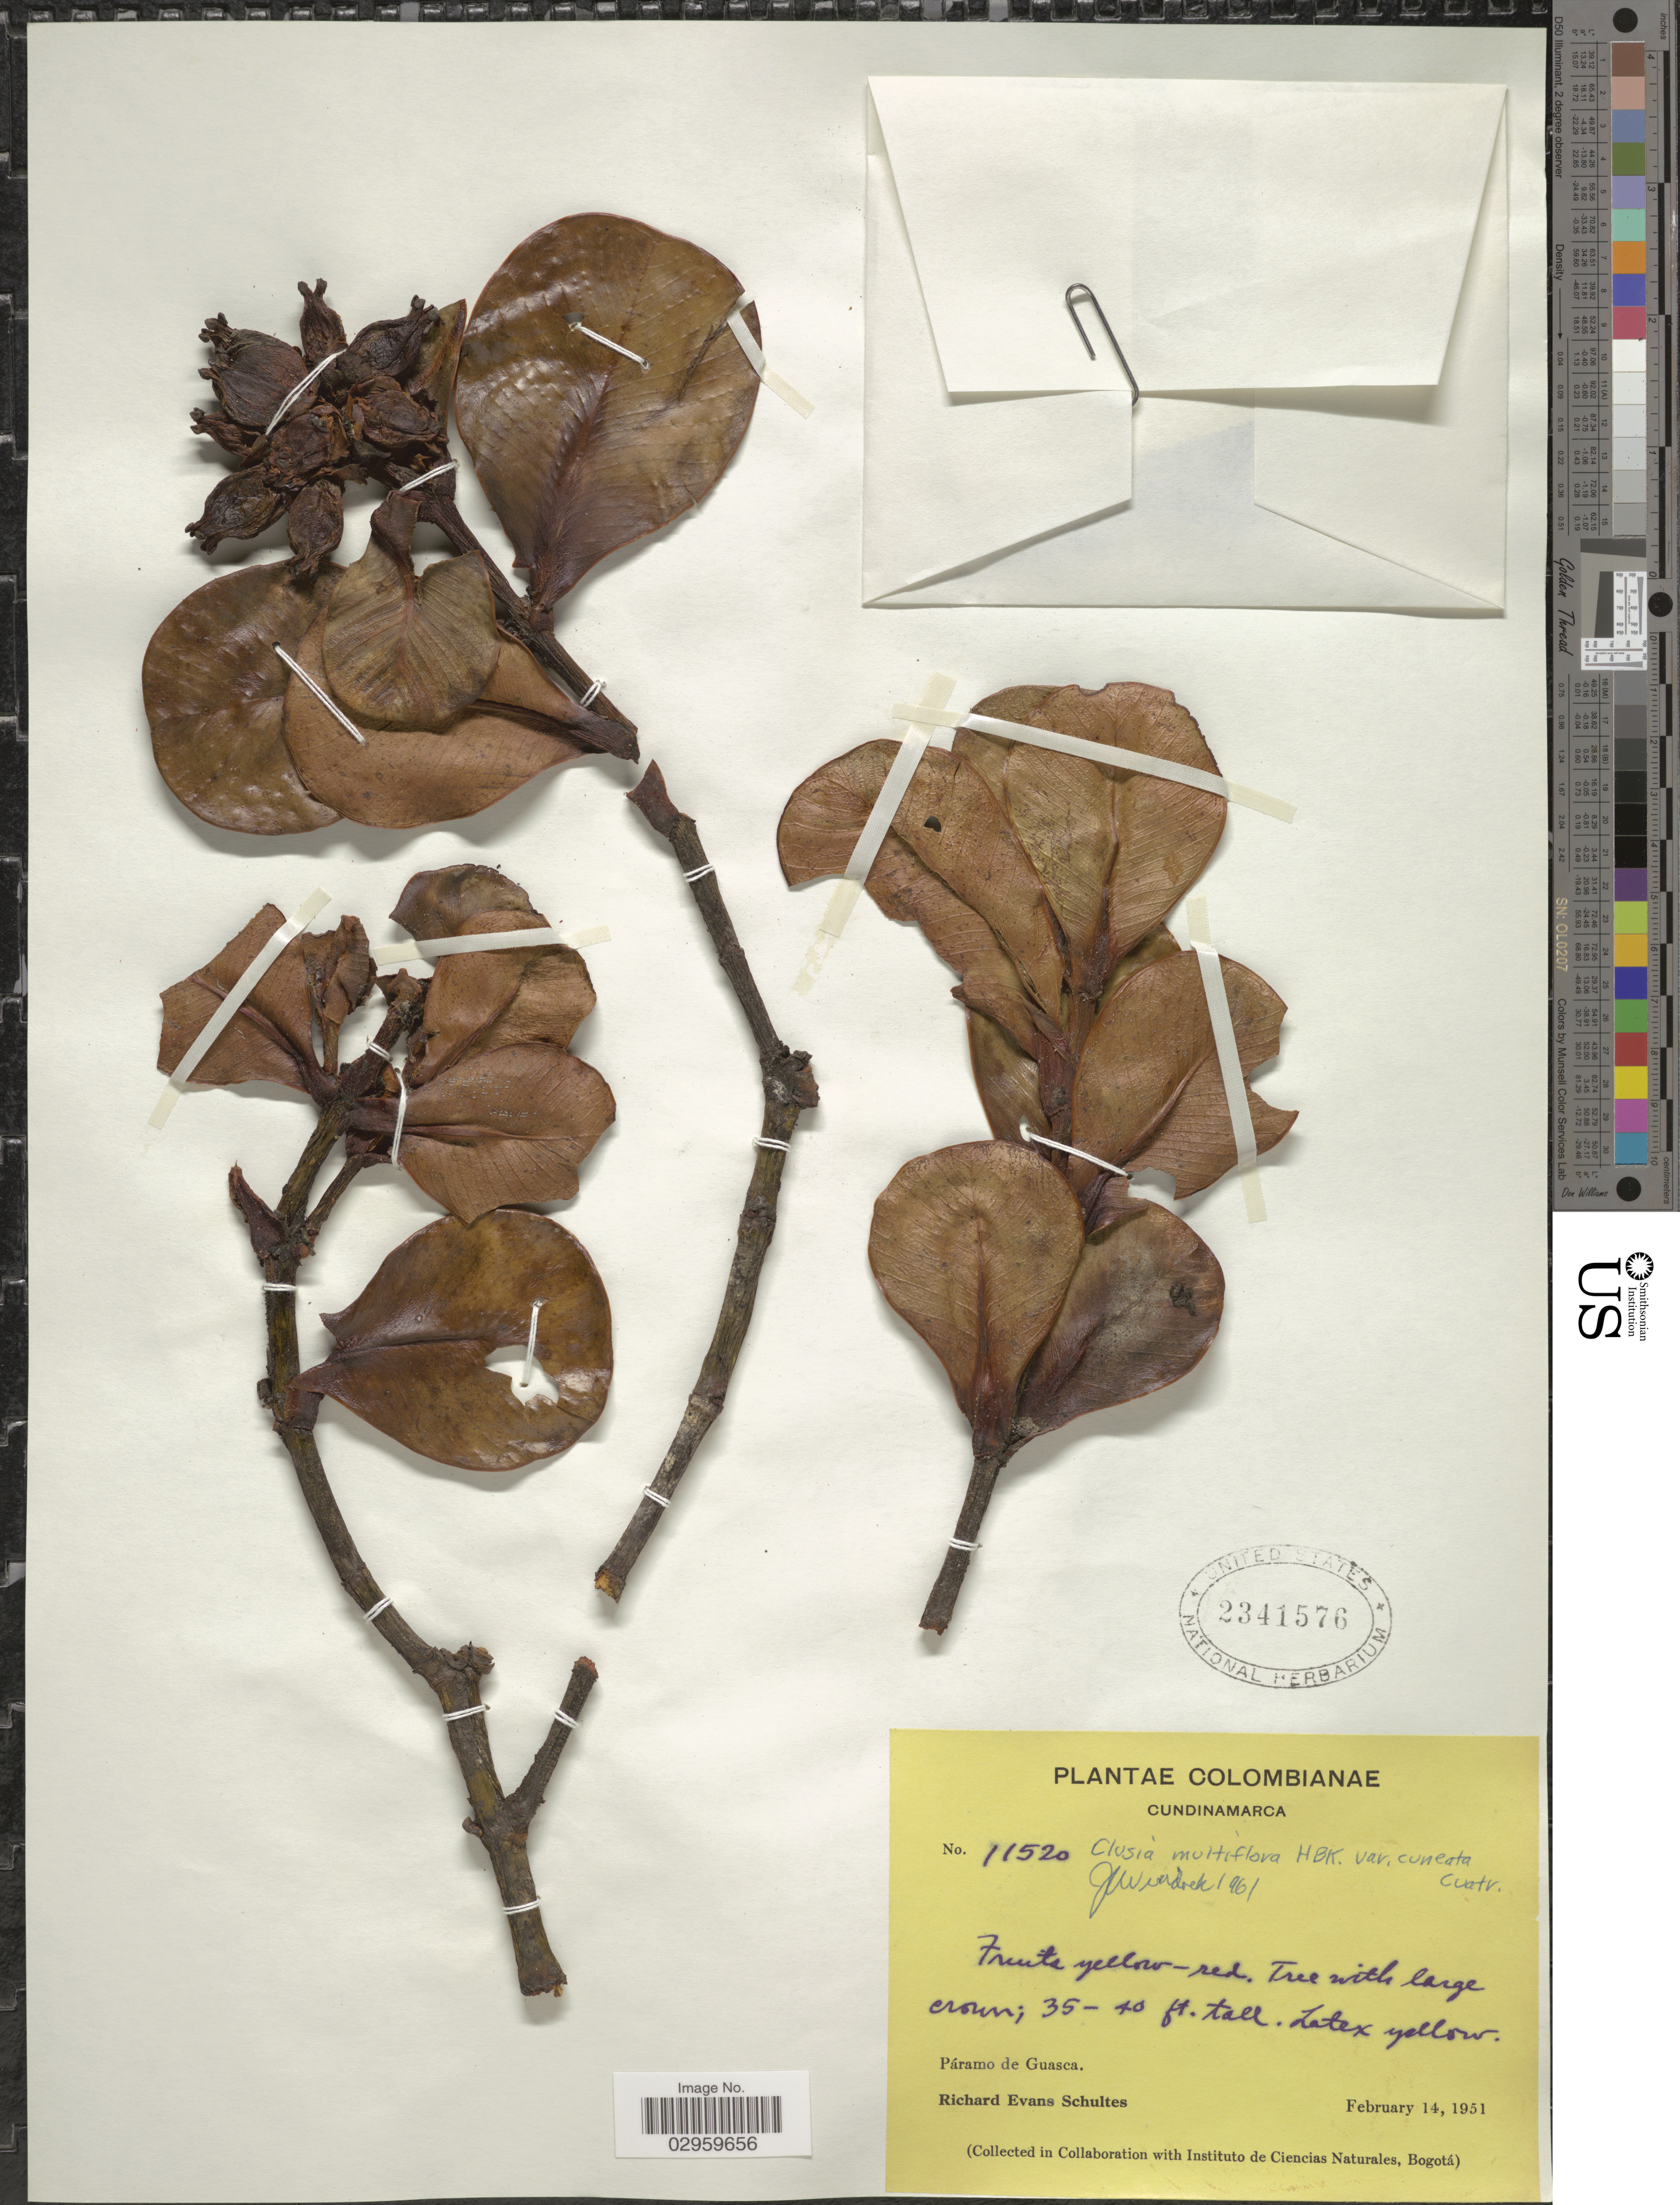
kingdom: Plantae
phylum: Tracheophyta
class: Magnoliopsida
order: Malpighiales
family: Clusiaceae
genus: Clusia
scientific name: Clusia multiflora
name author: Kunth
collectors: R. E. Schultes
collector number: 11520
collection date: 1951-02-14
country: Colombia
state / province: Cundinamarca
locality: Páramo de Guasca.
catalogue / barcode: US 2341576